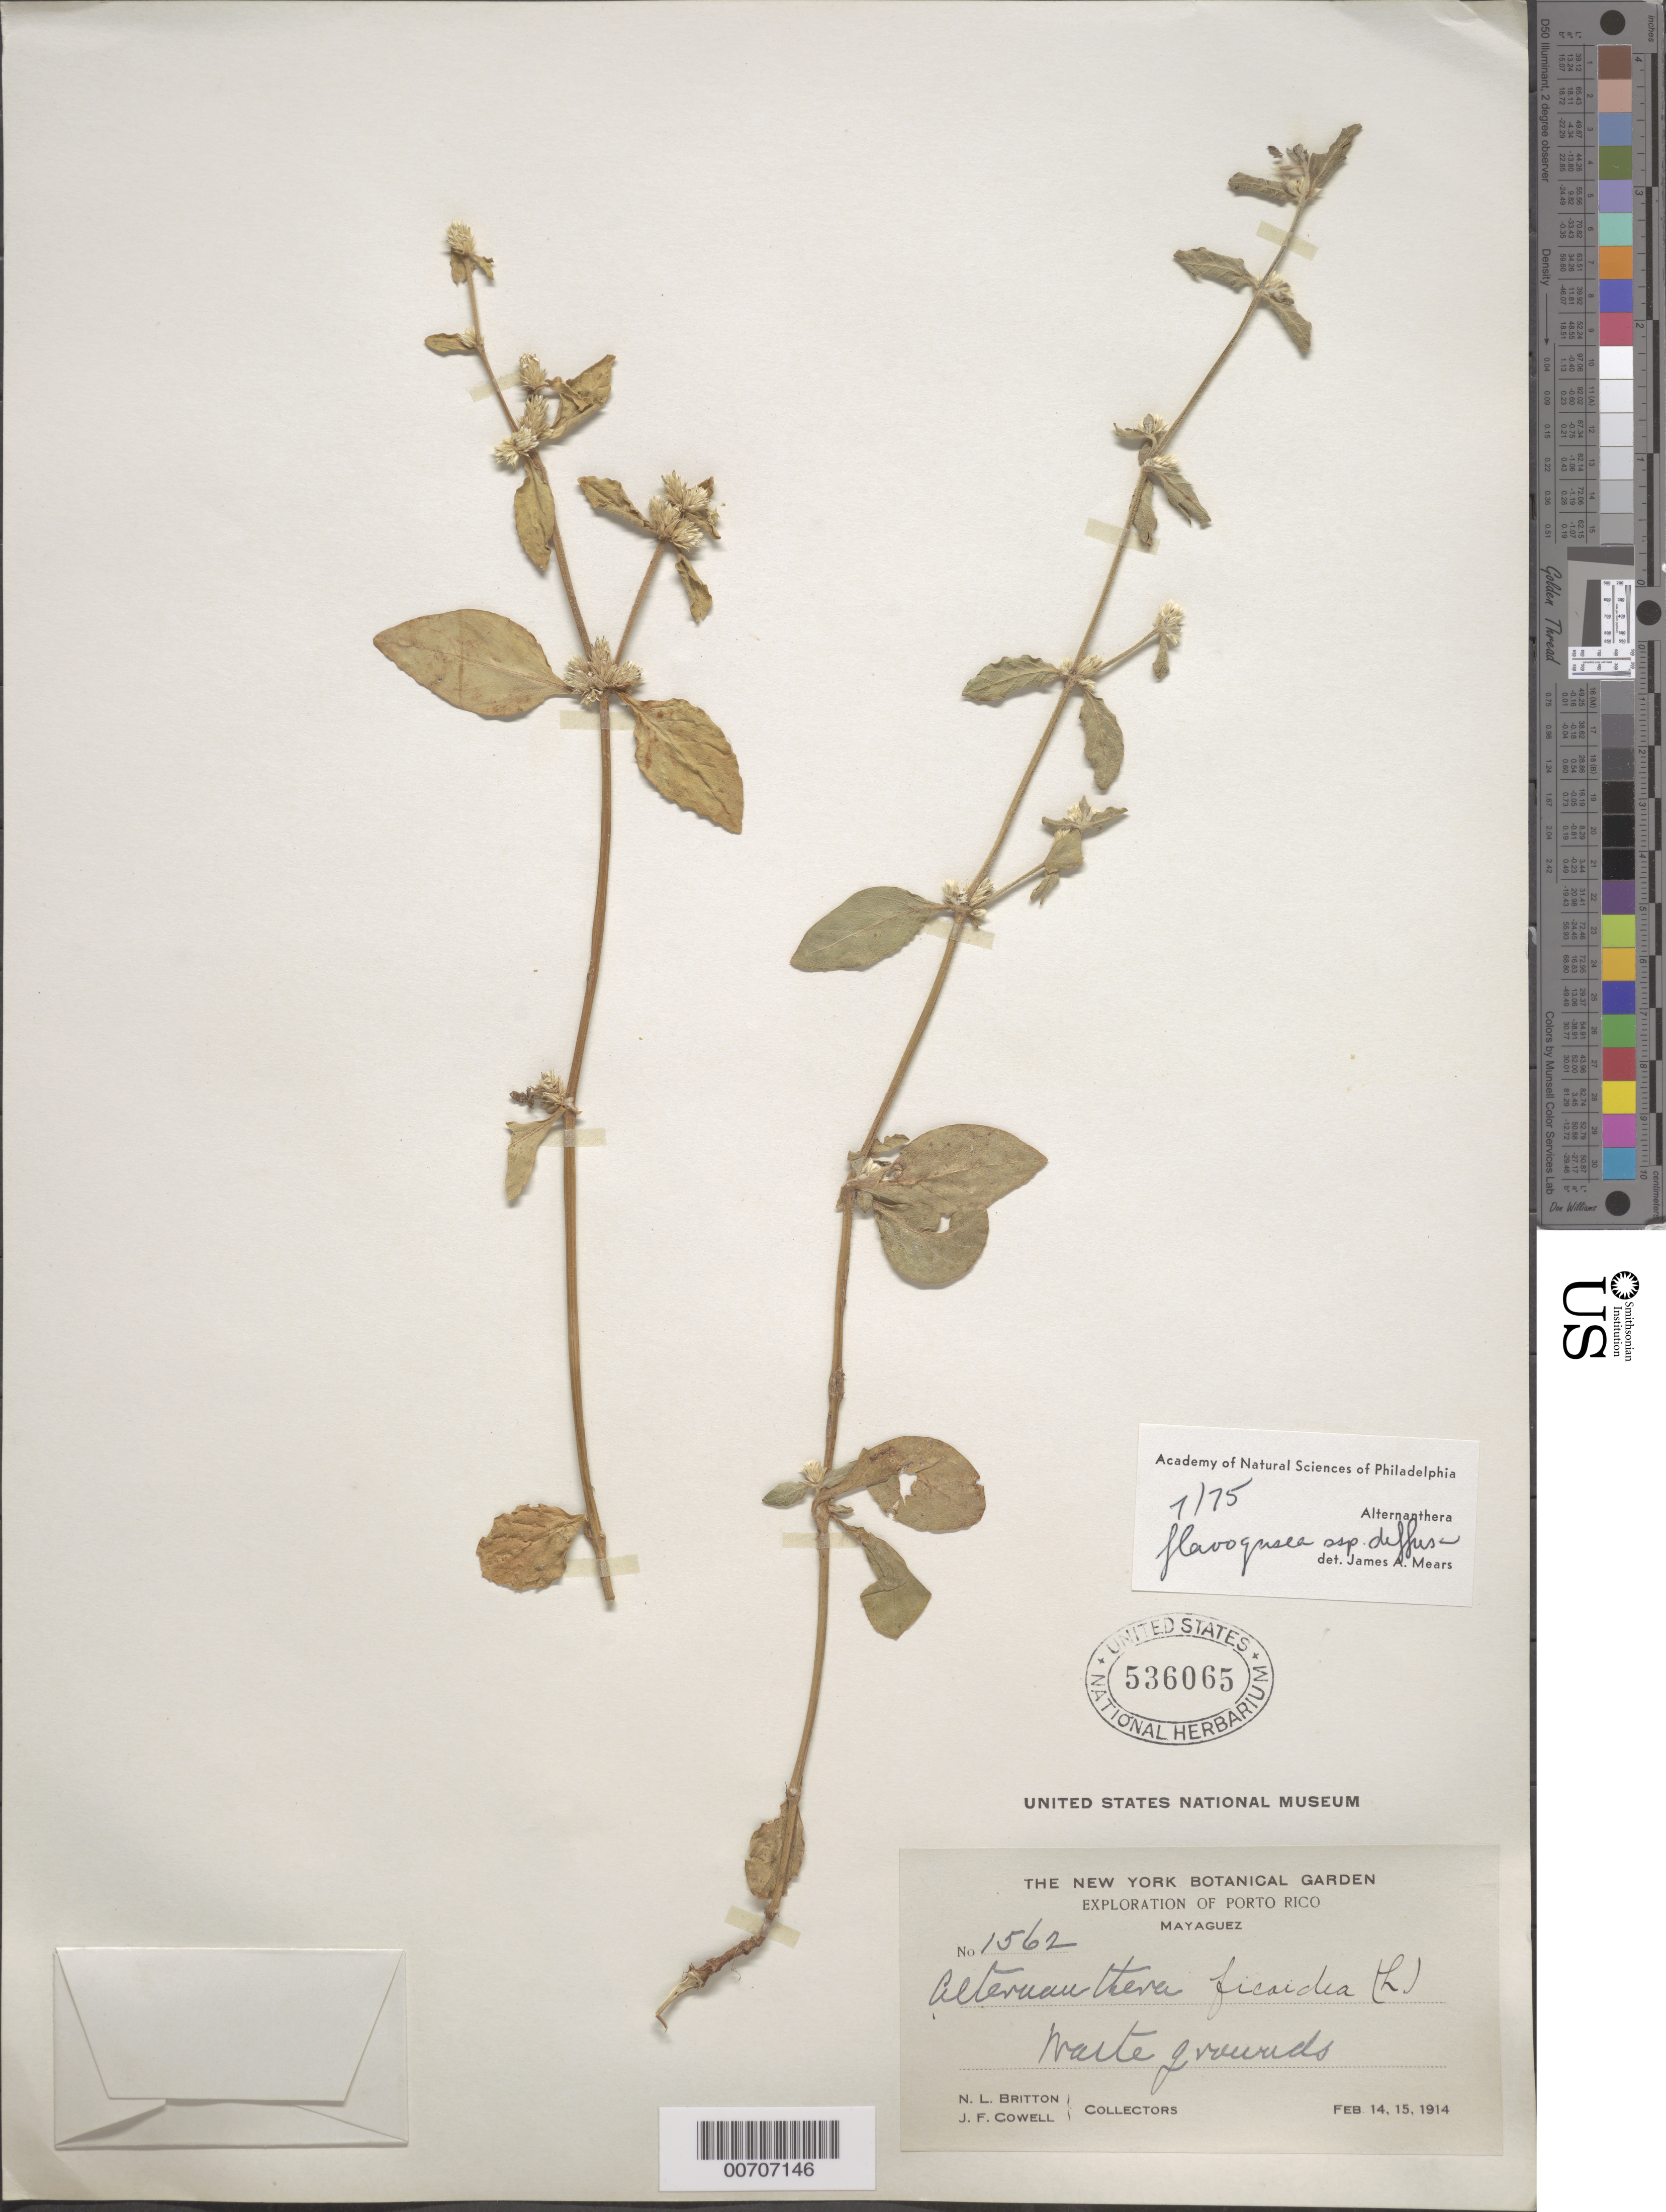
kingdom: Plantae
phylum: Tracheophyta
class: Magnoliopsida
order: Caryophyllales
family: Amaranthaceae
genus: Alternanthera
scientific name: Alternanthera flavogrisea subsp. diffusa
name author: (Mart.) Mears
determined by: Mears, J. A., (PH), Academy of Natural Sciences of Philadelphia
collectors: N. Britton & J. F. Cowell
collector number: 1562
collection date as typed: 14 Feb 1914 and 15 Feb 1914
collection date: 1914-02-14,1914-02-15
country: Puerto Rico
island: Greater Antilles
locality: Mayaguez.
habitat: Waste grounds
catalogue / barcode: US 536065